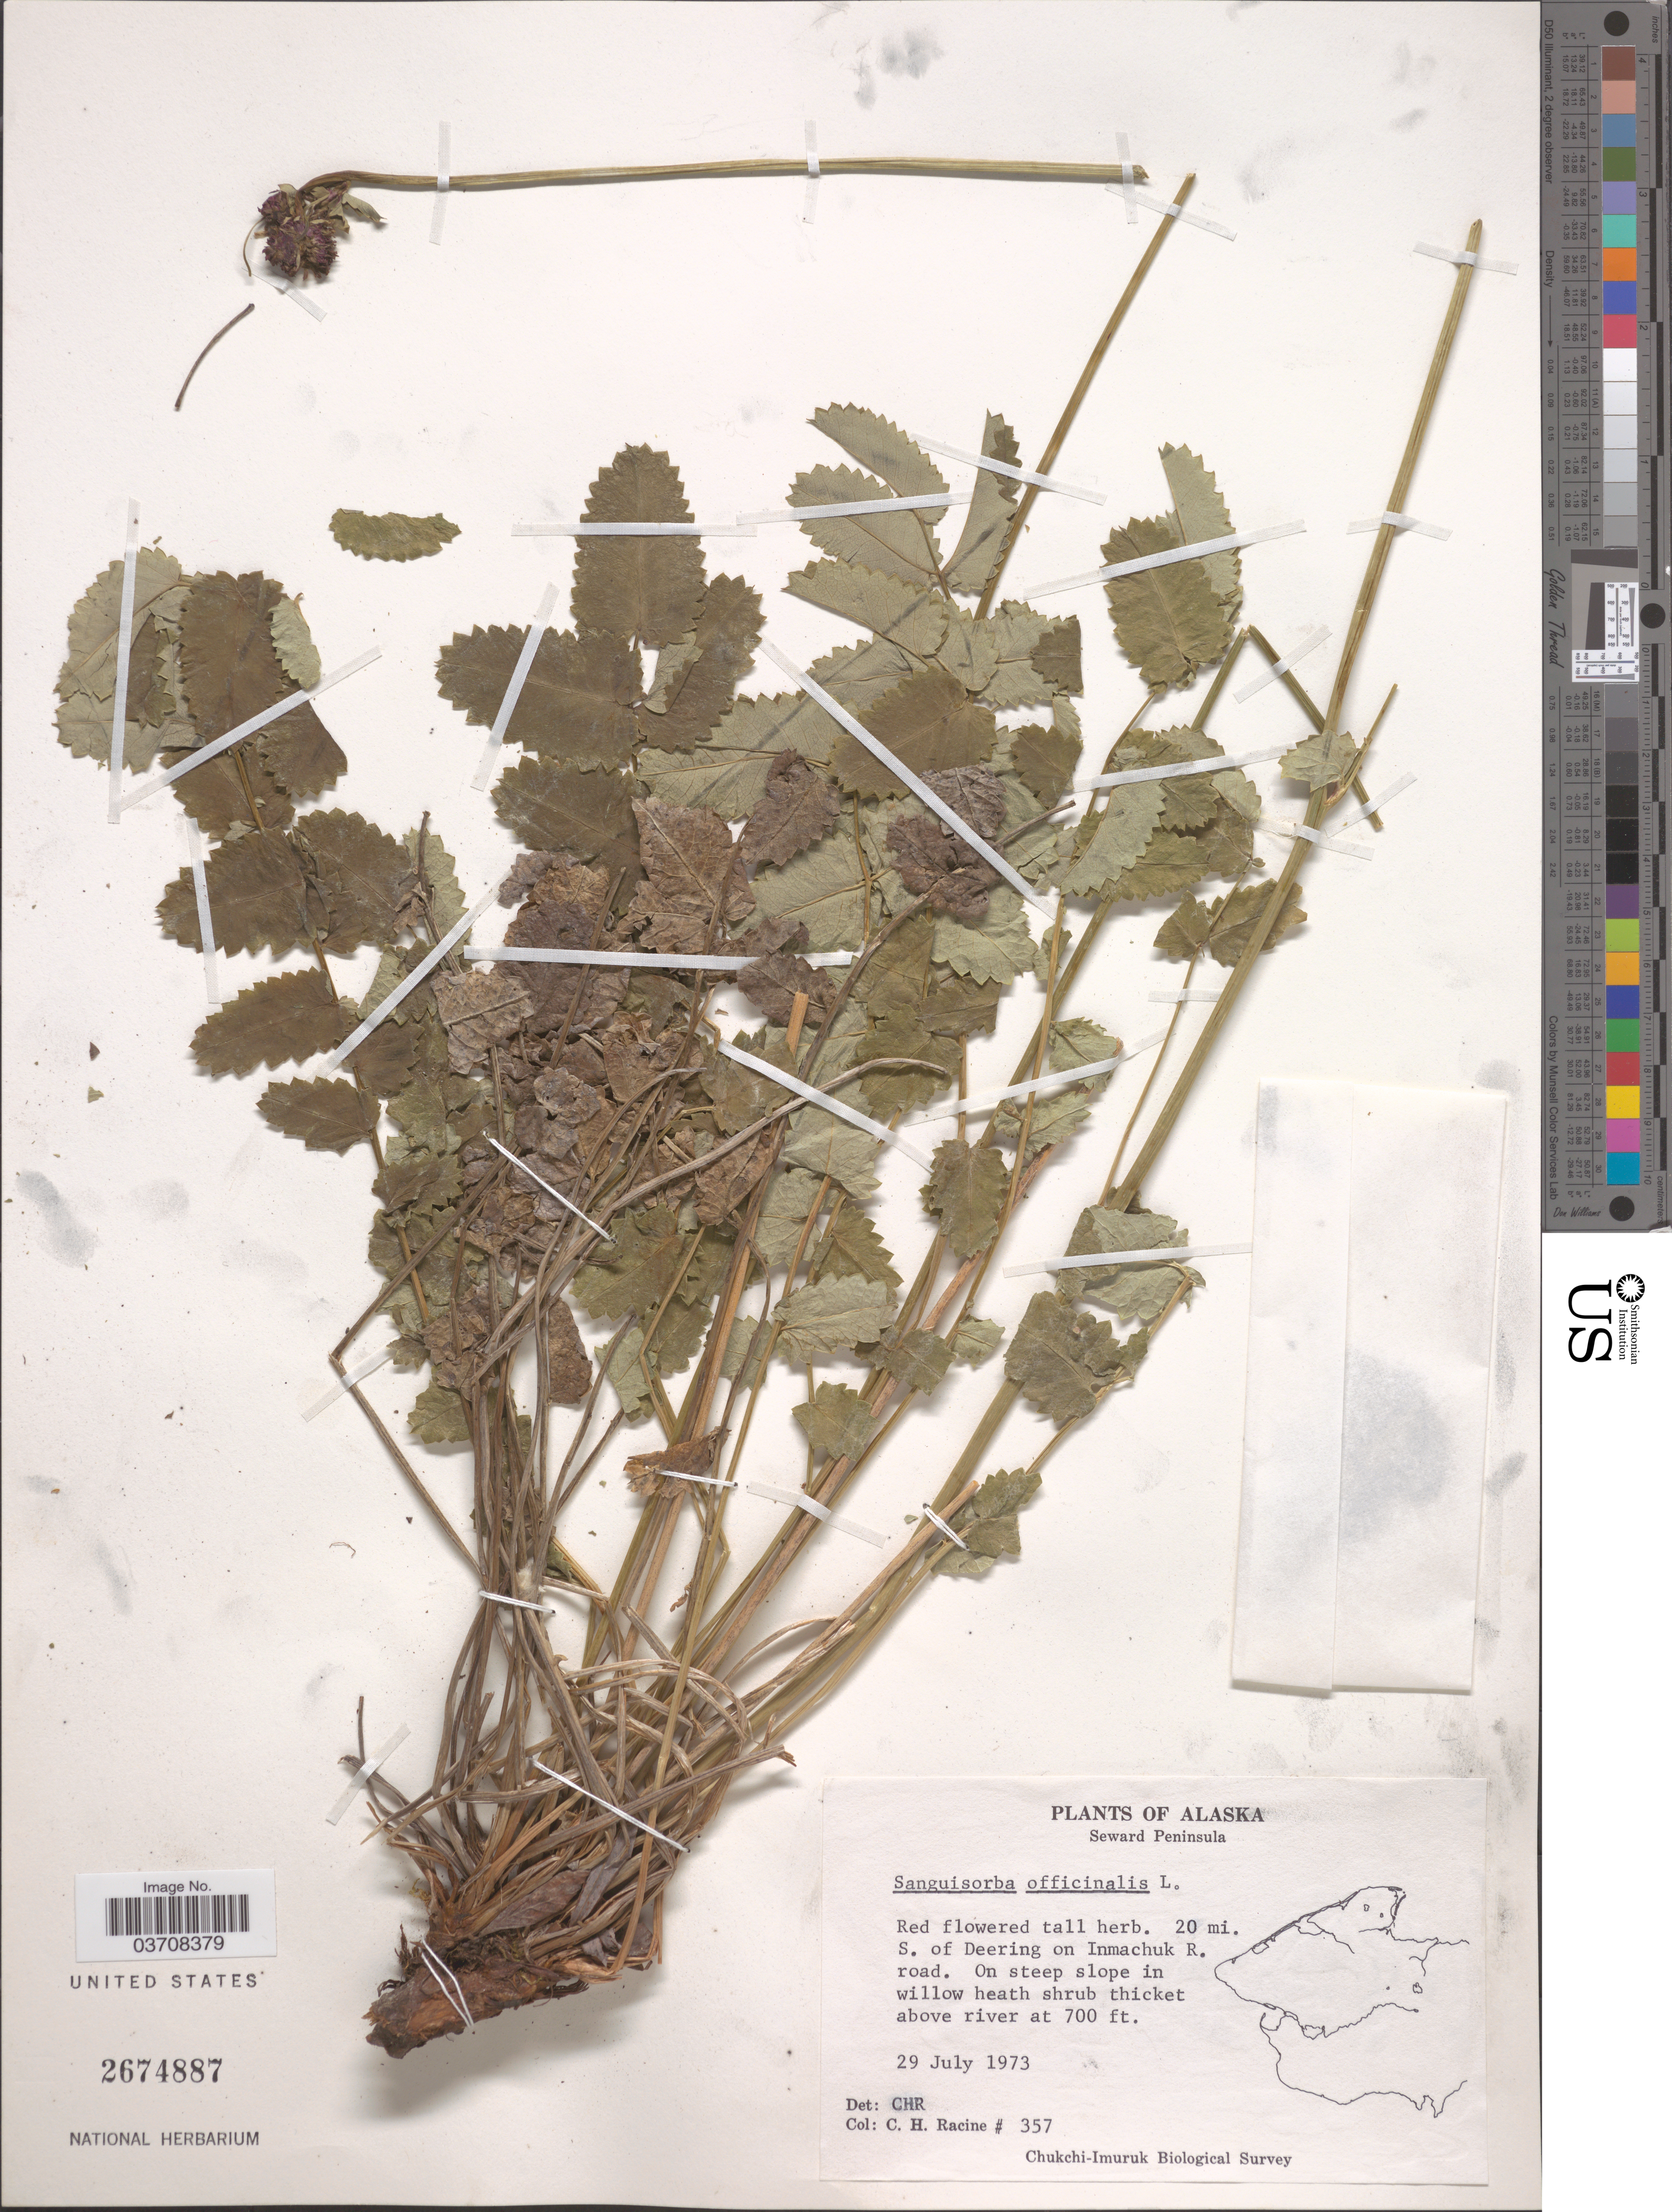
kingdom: Plantae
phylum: Tracheophyta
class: Magnoliopsida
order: Rosales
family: Rosaceae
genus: Sanguisorba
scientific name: Sanguisorba officinalis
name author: L.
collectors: C. Racine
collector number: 357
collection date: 1973-07-29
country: United States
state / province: Alaska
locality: Seward Peninsula. 20 mi. S. of Deering on Inmachuk R. road. On steep slope in willow heath shrub thicket above river.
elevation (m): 213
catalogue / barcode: US 2674887